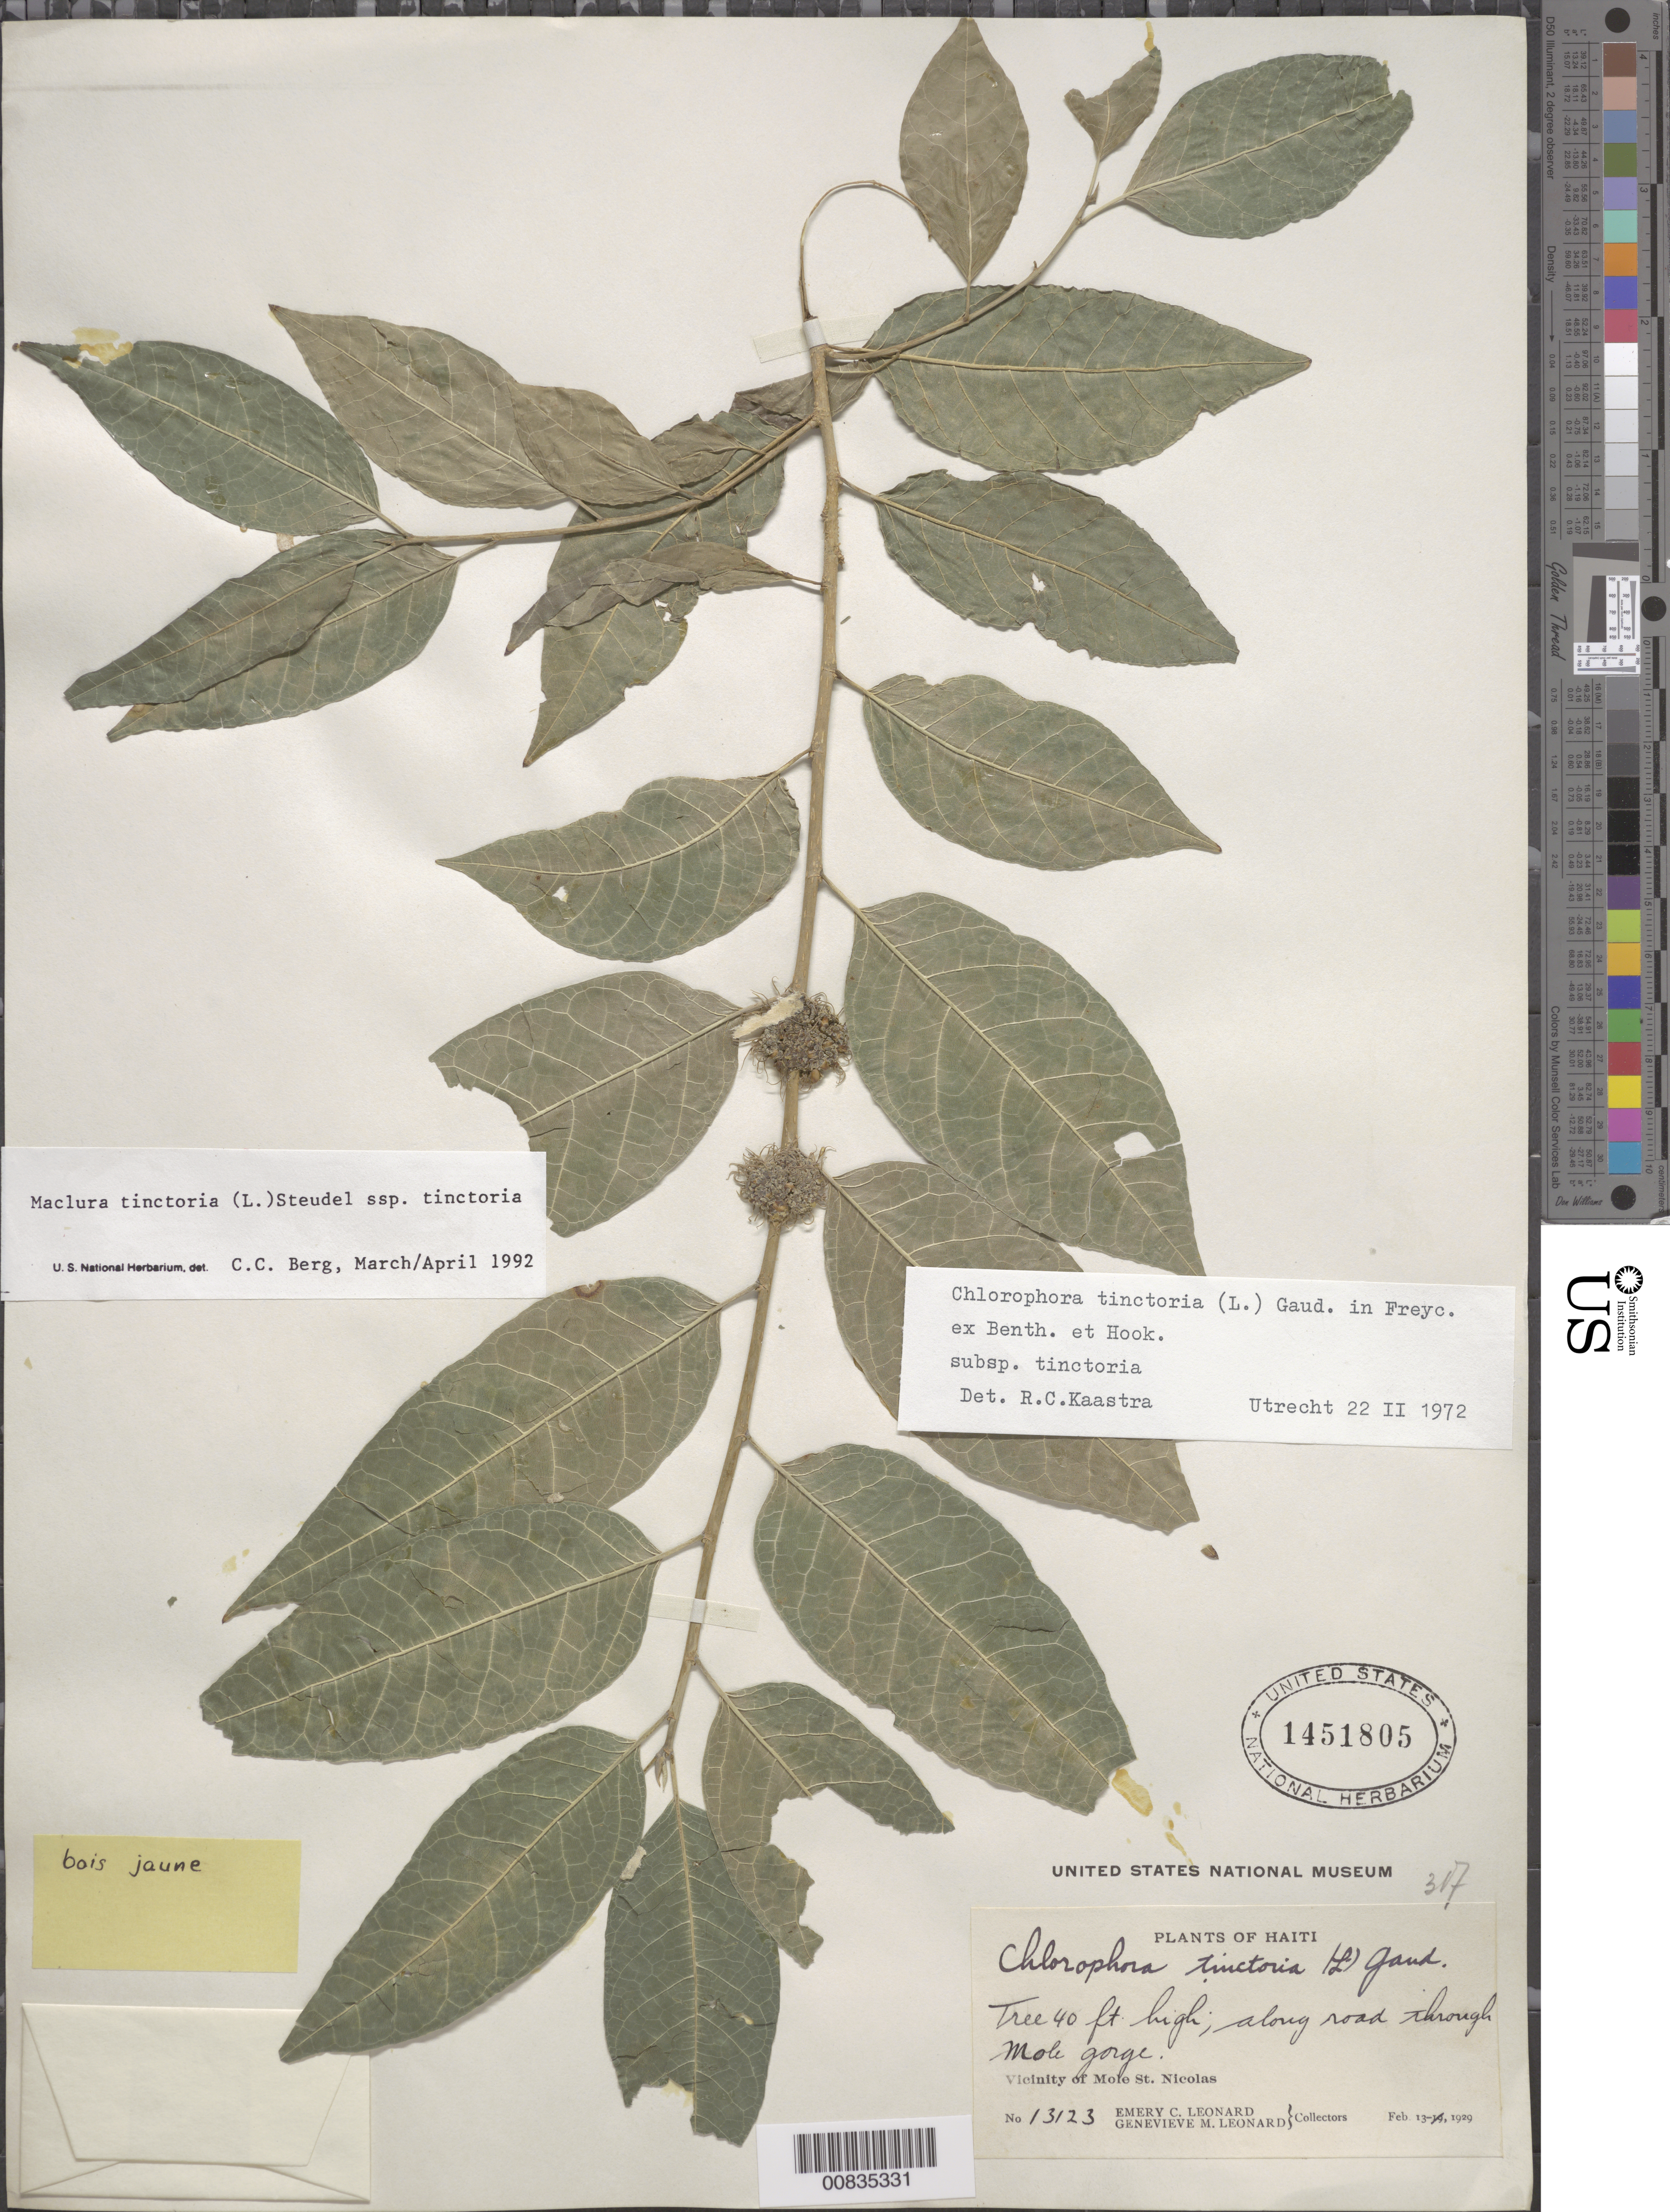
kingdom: Plantae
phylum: Tracheophyta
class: Magnoliopsida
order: Rosales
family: Moraceae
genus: Maclura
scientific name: Maclura tinctoria subsp. tinctoria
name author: (L.) D. Don ex Steud.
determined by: Berg, C. C.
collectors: E. C. Leonard & G. M. Leonard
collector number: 13123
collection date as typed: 13 Feb 1929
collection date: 1929-02-13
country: Haiti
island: Hispaniola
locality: Vicinity of Mole St. Nicolas. Along road through Mole Gorge.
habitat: Along road.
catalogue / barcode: US 1451805